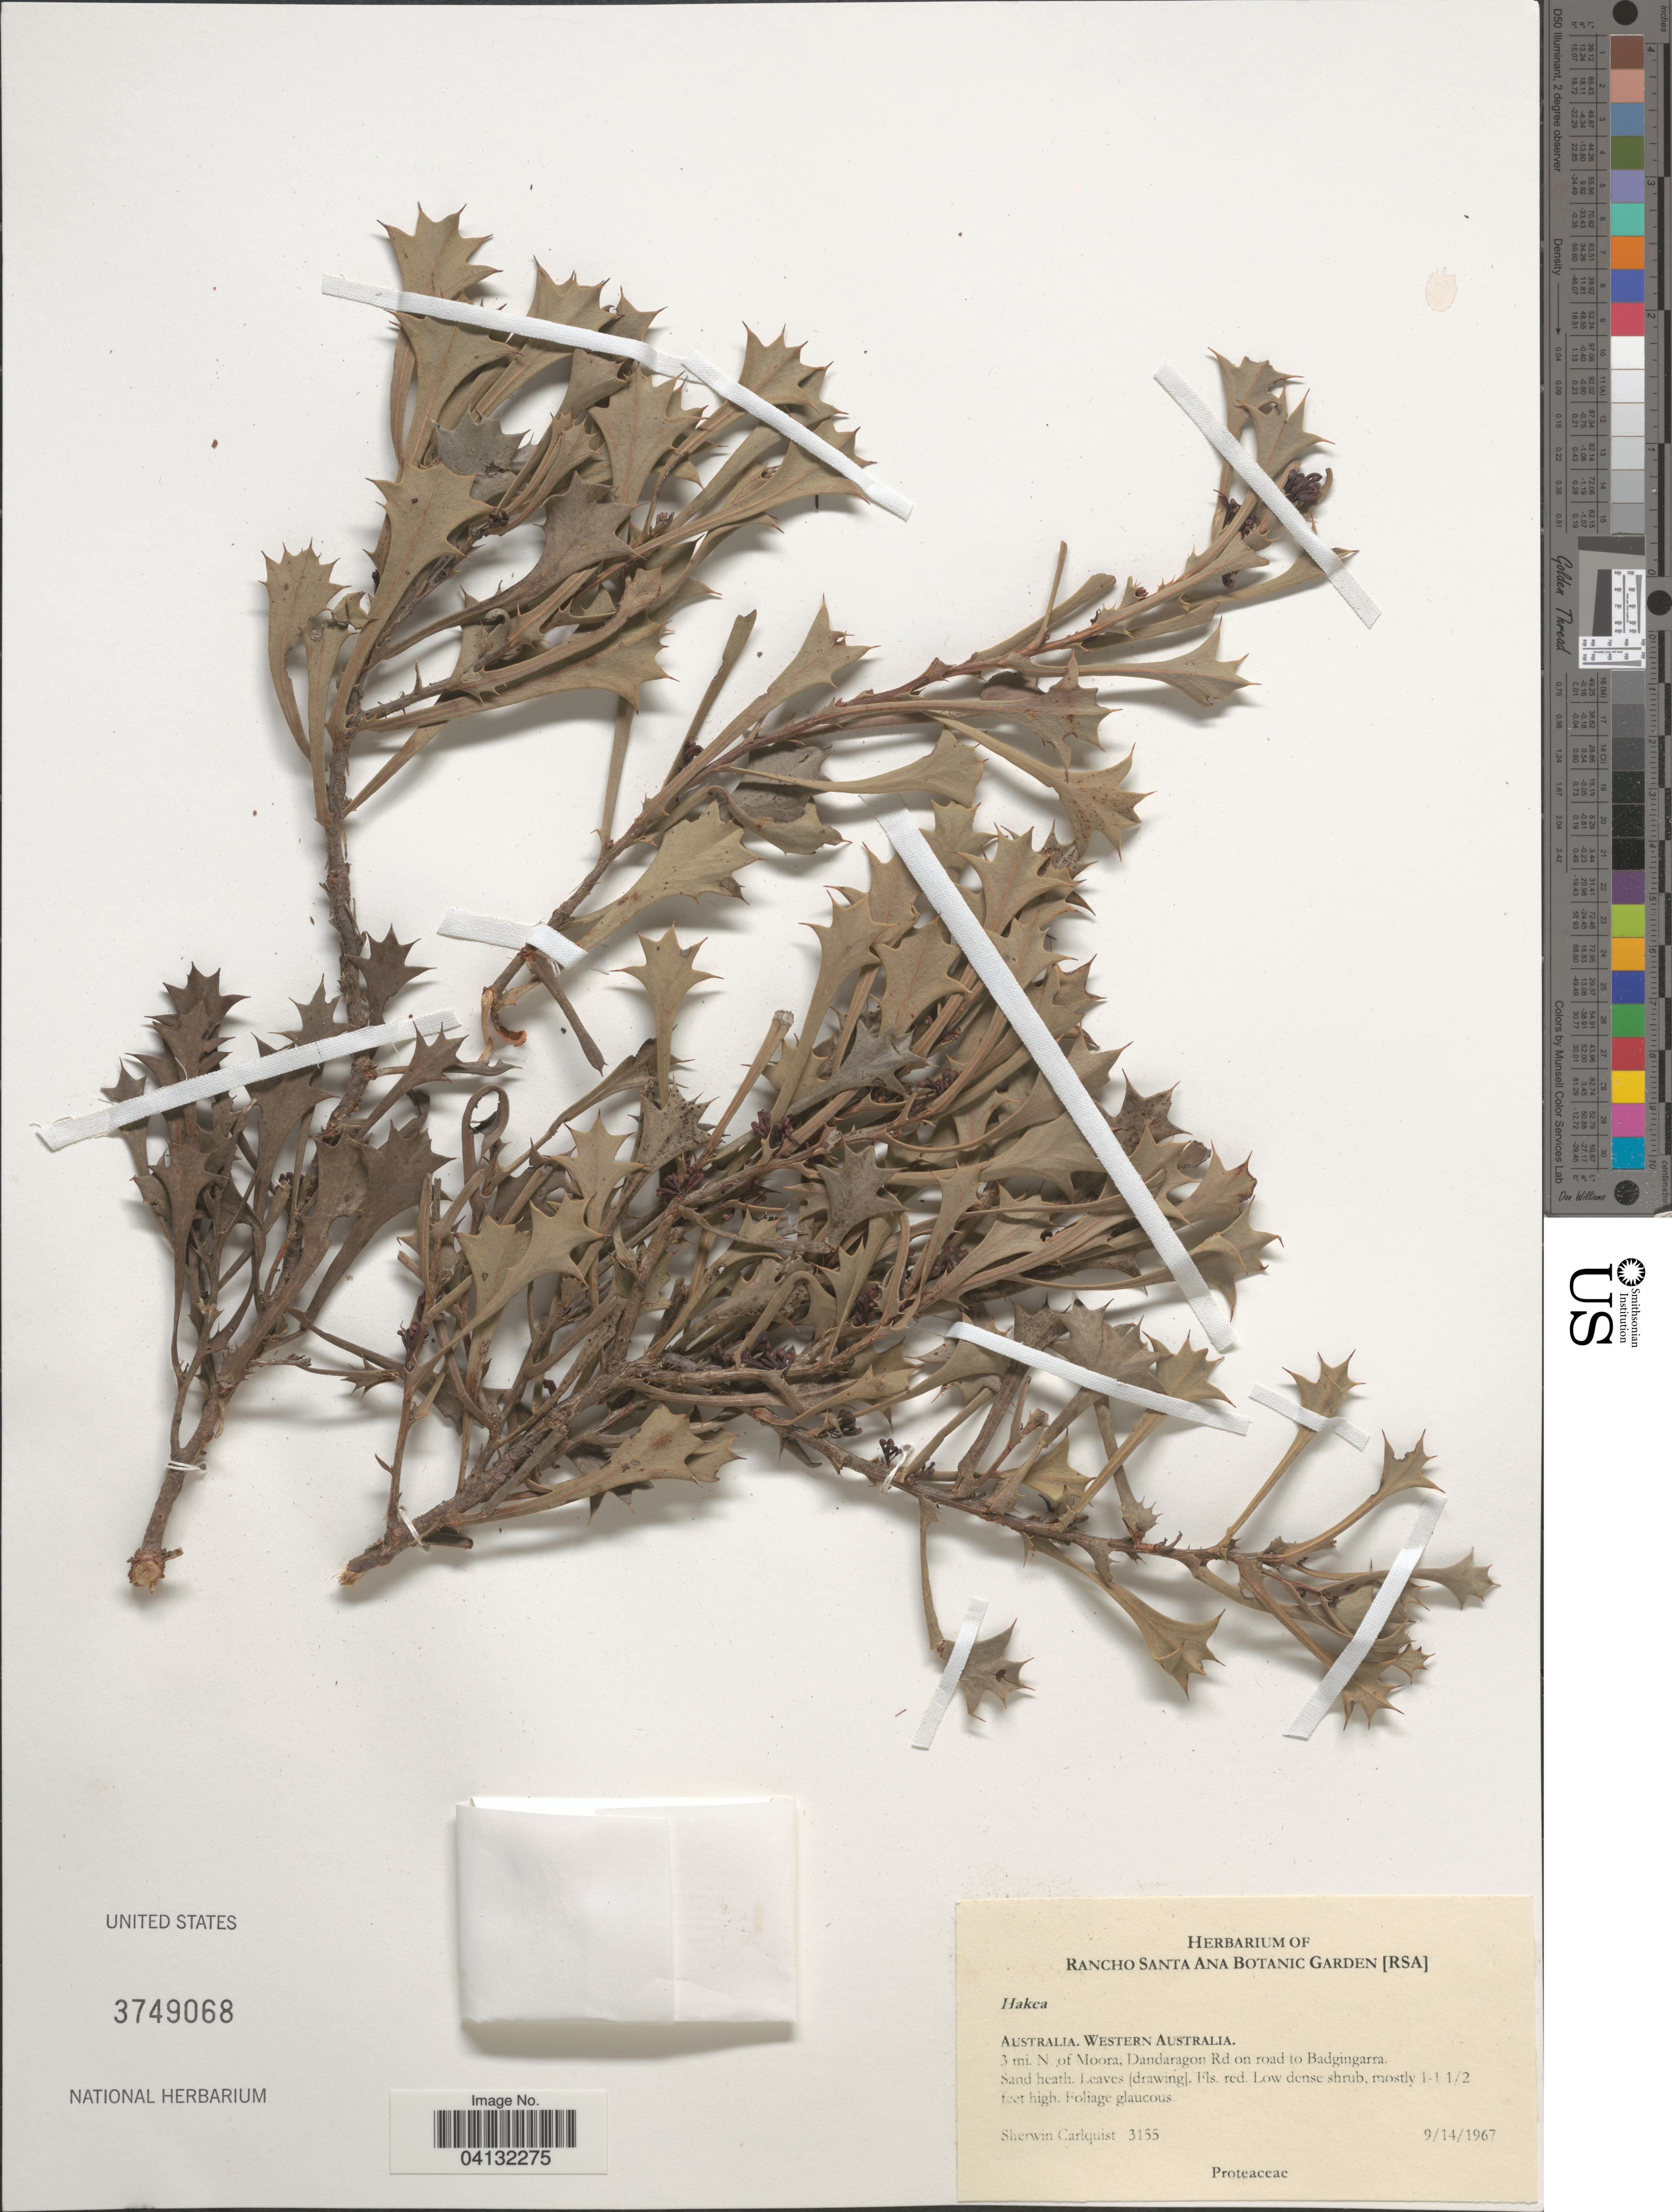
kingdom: Plantae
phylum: Tracheophyta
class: Magnoliopsida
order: Proteales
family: Proteaceae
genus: Hakea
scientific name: Hakea sp.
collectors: S. Carlquist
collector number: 3155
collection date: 1967-09-14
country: Australia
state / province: Western Australia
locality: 3 mi. N. of Moora; Dandaragon Rd on road to Badgingarra.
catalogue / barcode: US 3749068